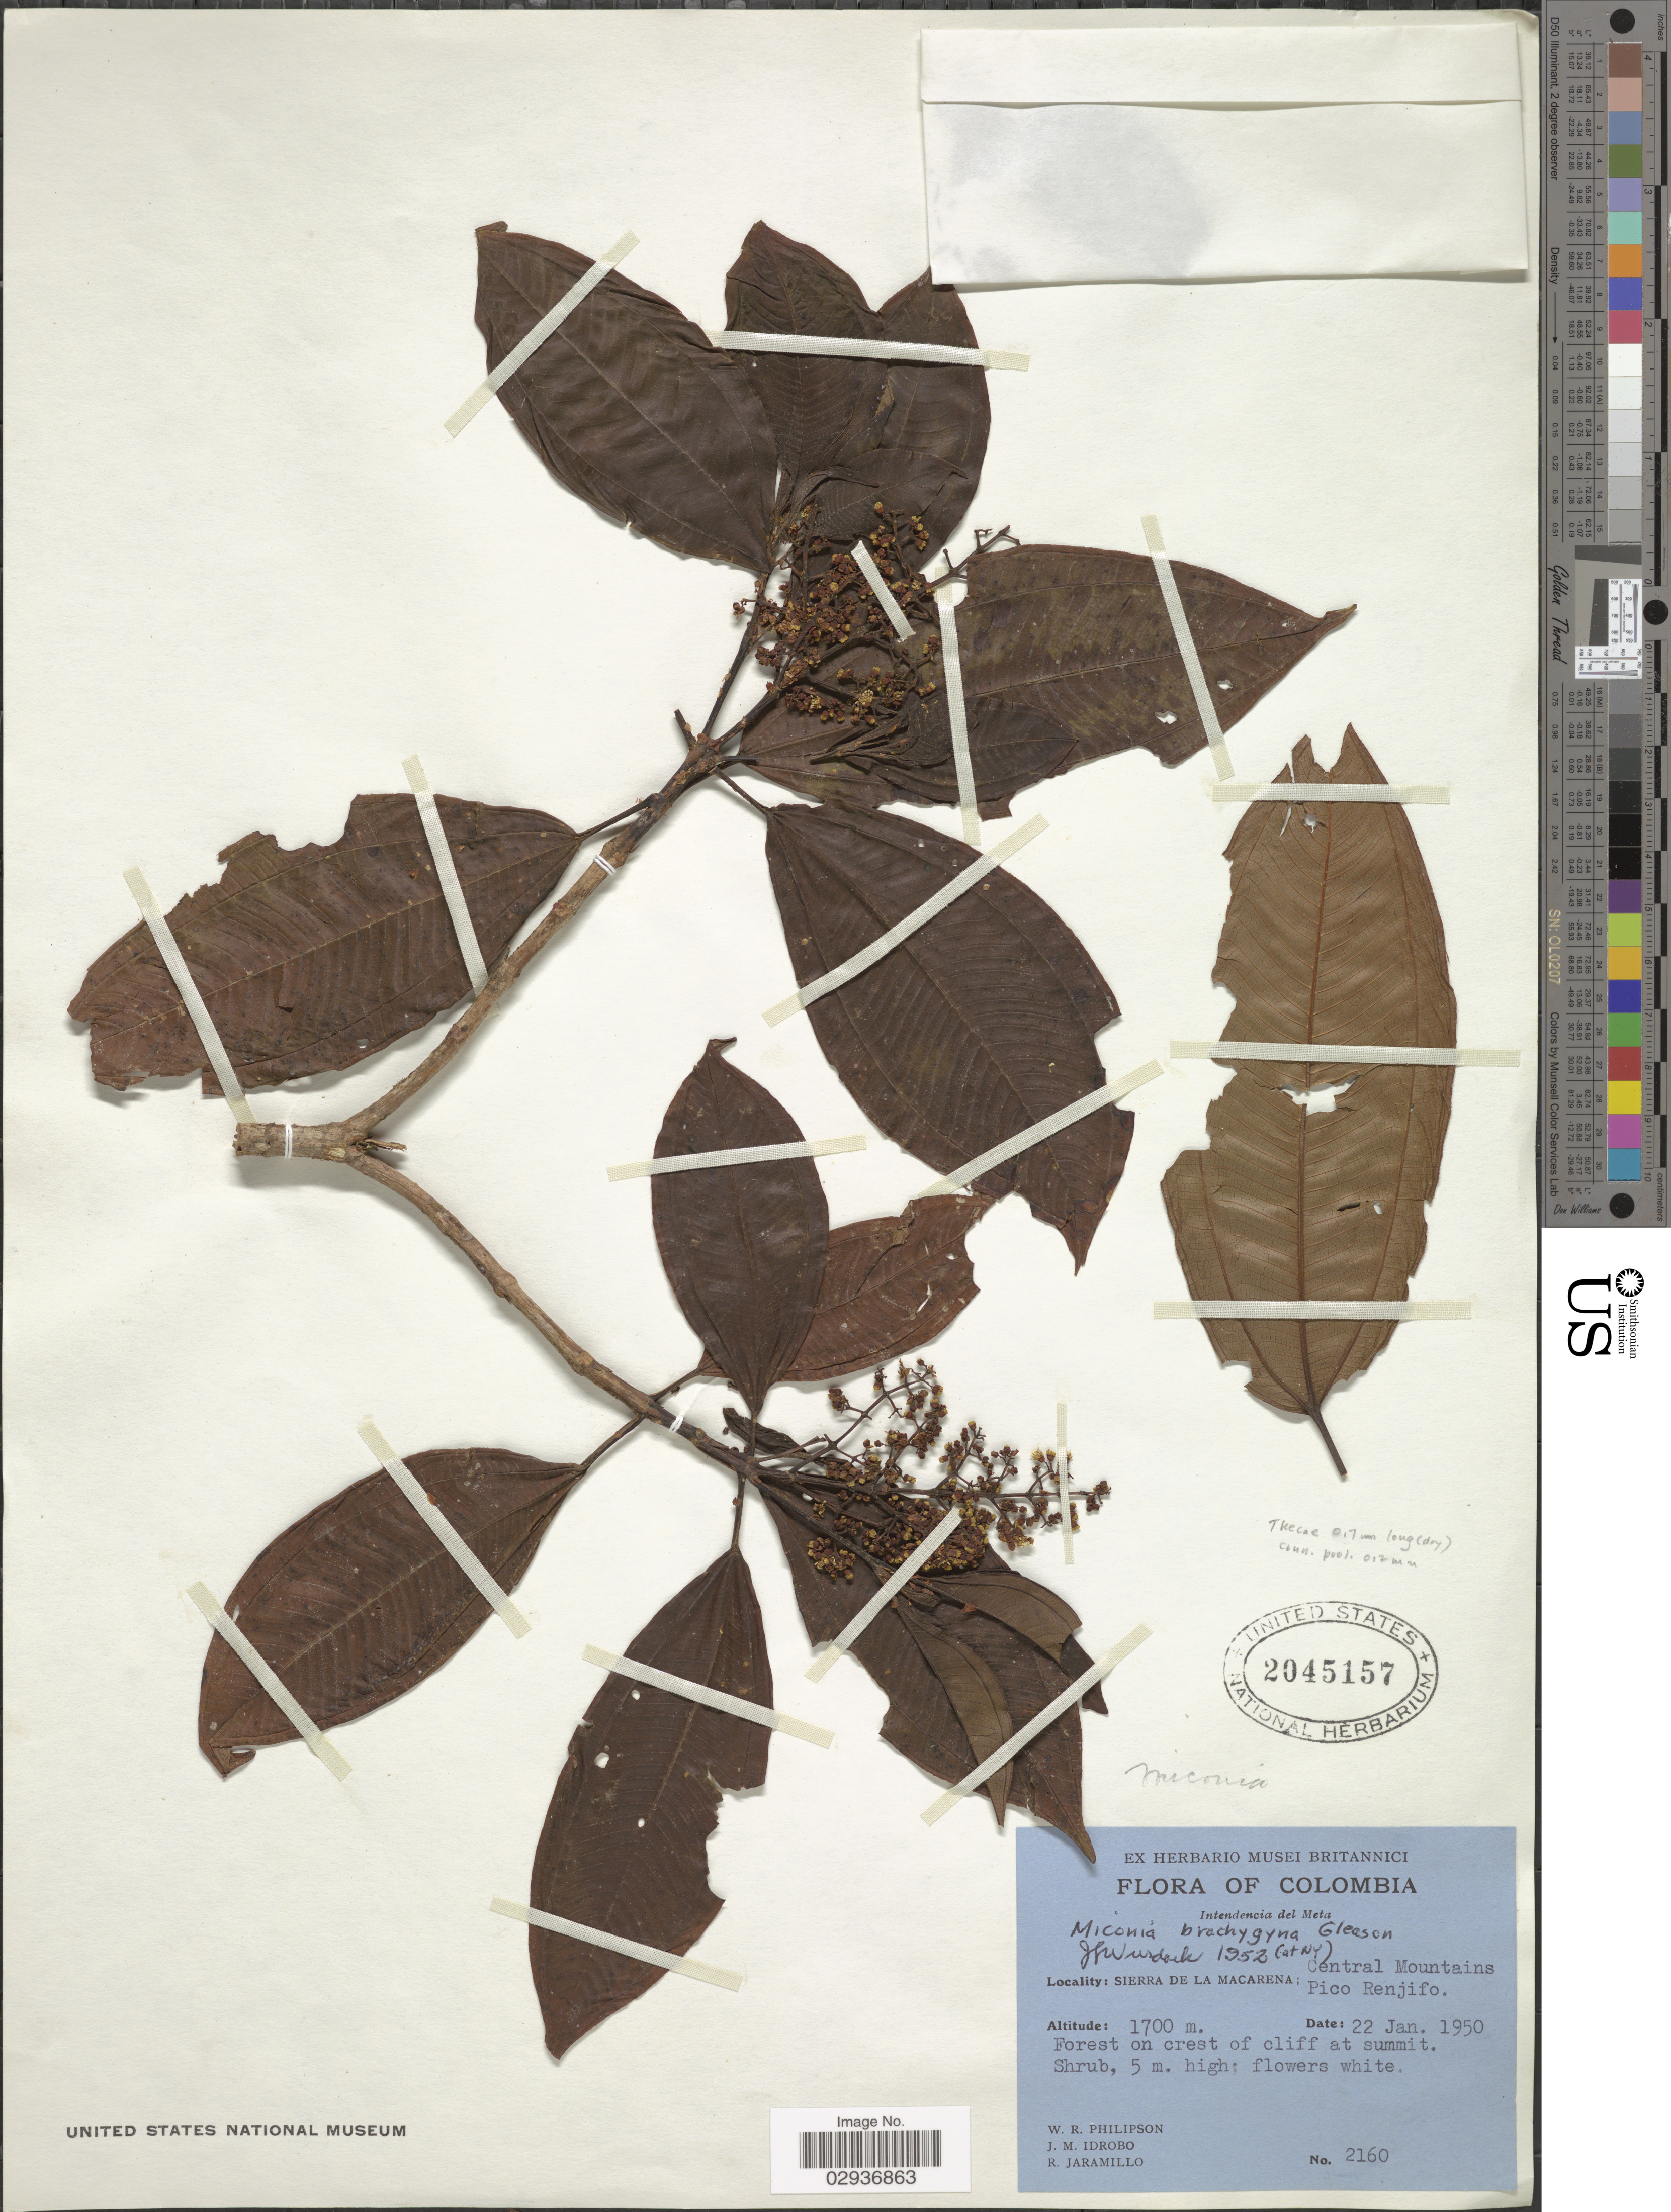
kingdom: Plantae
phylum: Tracheophyta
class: Magnoliopsida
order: Myrtales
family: Melastomataceae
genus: Miconia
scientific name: Miconia brachygyna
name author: Gleason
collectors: W. R. Philipson, J. M. Idrobo & R. Jaramillo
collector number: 2160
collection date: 1950-01-22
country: Colombia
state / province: Meta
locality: Intendencia del Meta. Sierra de la Macarena; Central Mountains Pico Renjifo.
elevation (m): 1700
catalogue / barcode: US 2045157